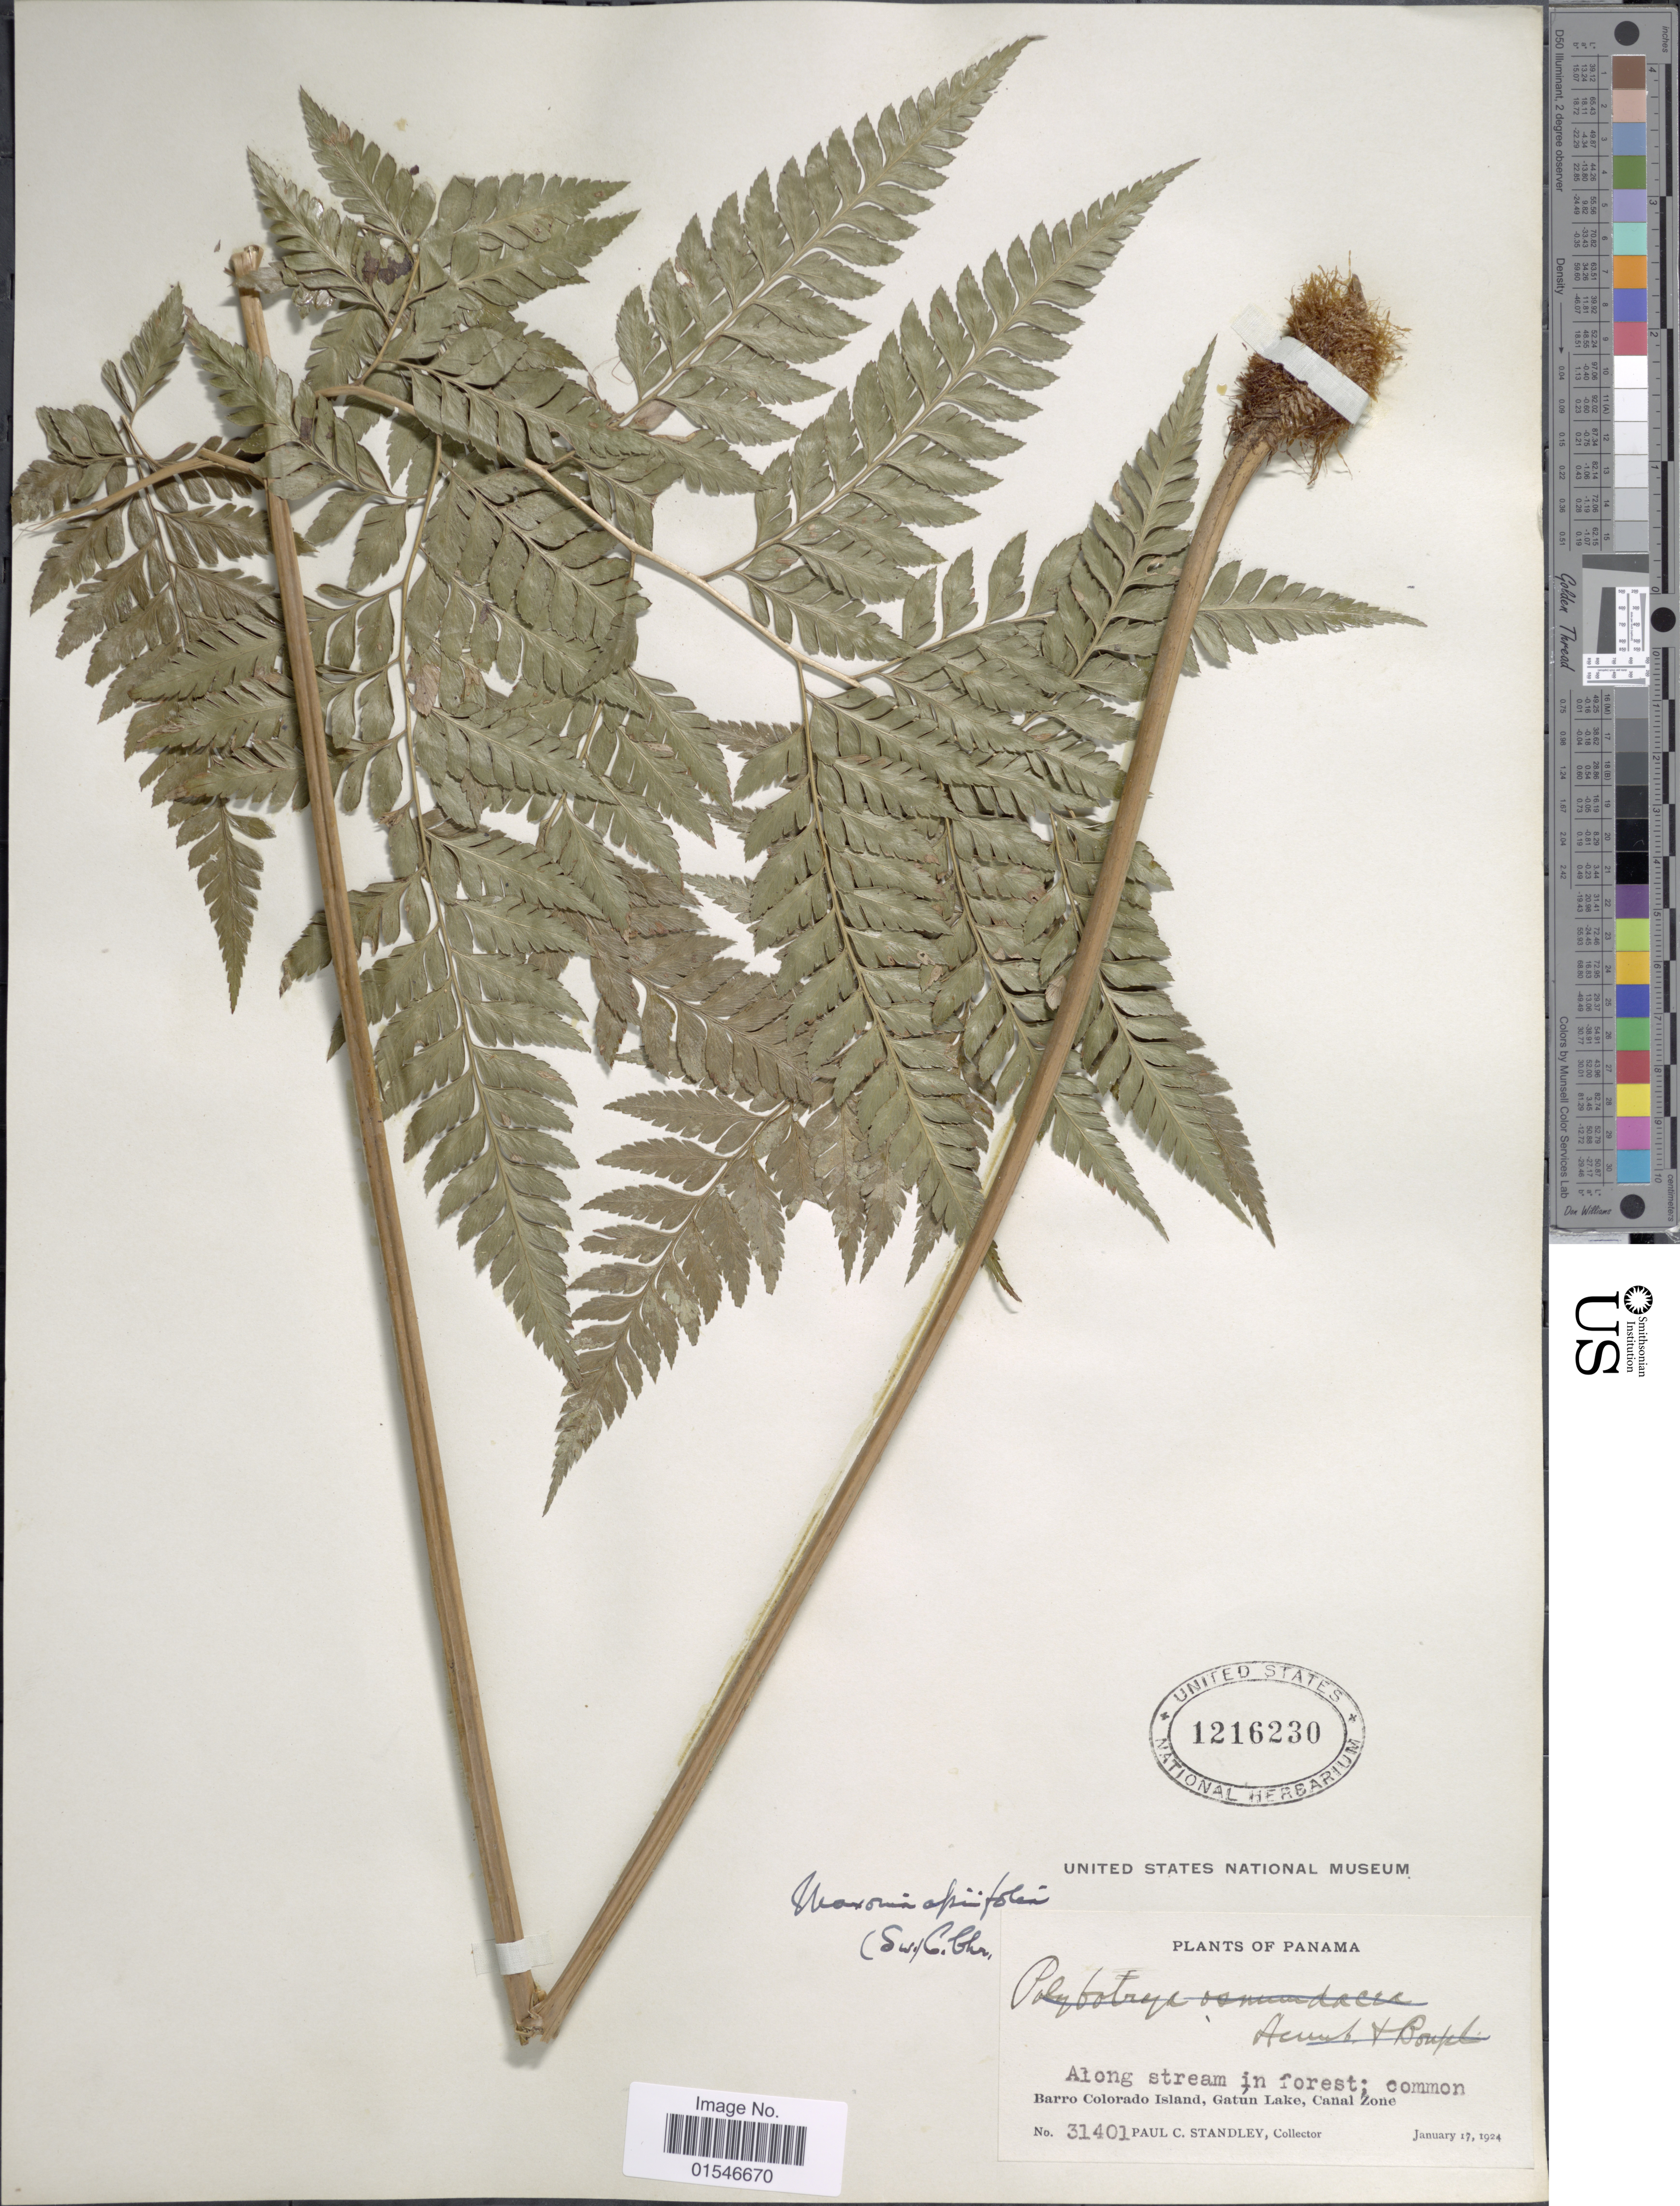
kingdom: Plantae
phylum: Tracheophyta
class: Polypodiopsida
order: Polypodiales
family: Dryopteridaceae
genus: Maxonia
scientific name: Maxonia apiifolia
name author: (Sw.) C. Chr.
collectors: P. C. Standley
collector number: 31401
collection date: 1924-01-17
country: Panama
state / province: Panamá Oeste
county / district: Canal Zone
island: Barro Colorado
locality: Barro Colorado Island, Gatun Lake, Canal Zone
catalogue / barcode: US 1216230